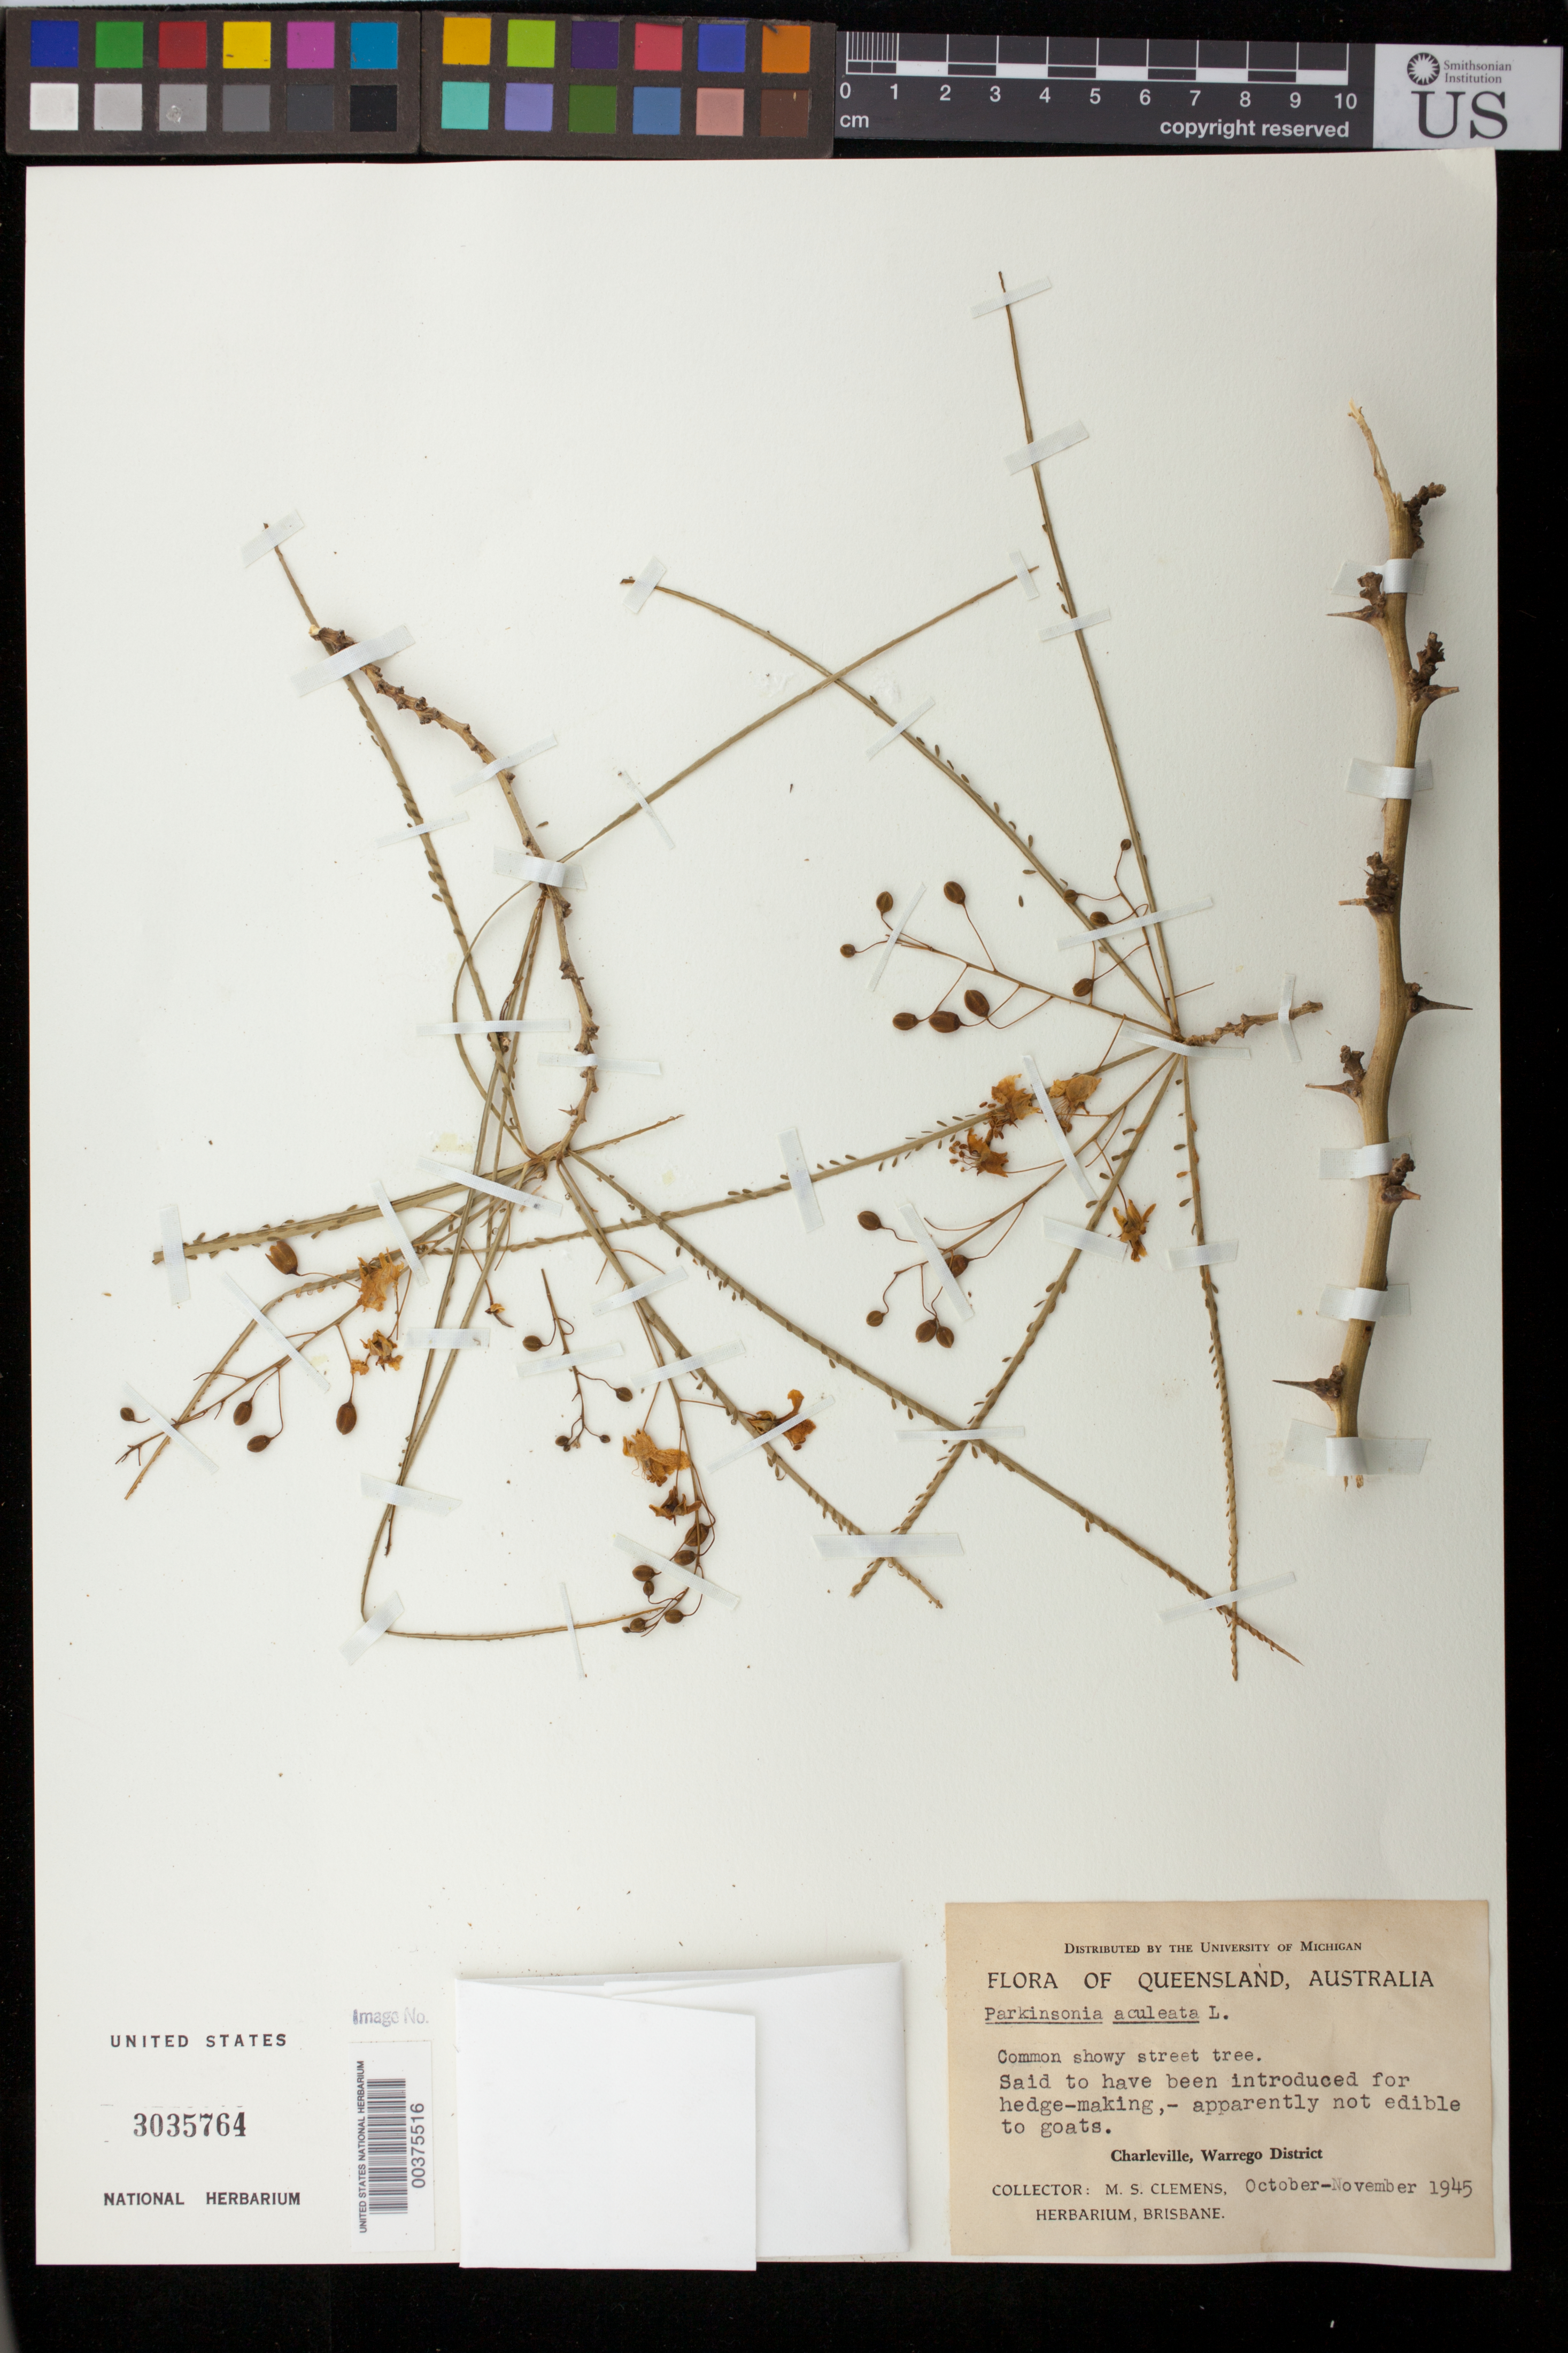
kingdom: Plantae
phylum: Tracheophyta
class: Magnoliopsida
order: Fabales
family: Fabaceae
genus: Parkinsonia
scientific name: Parkinsonia aculeata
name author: L.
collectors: M. S. Clemens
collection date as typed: Oct 1945 to -- Nov 1945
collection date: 1945-10/1945-11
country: Australia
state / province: Queensland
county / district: Warrego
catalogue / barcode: US 3035764